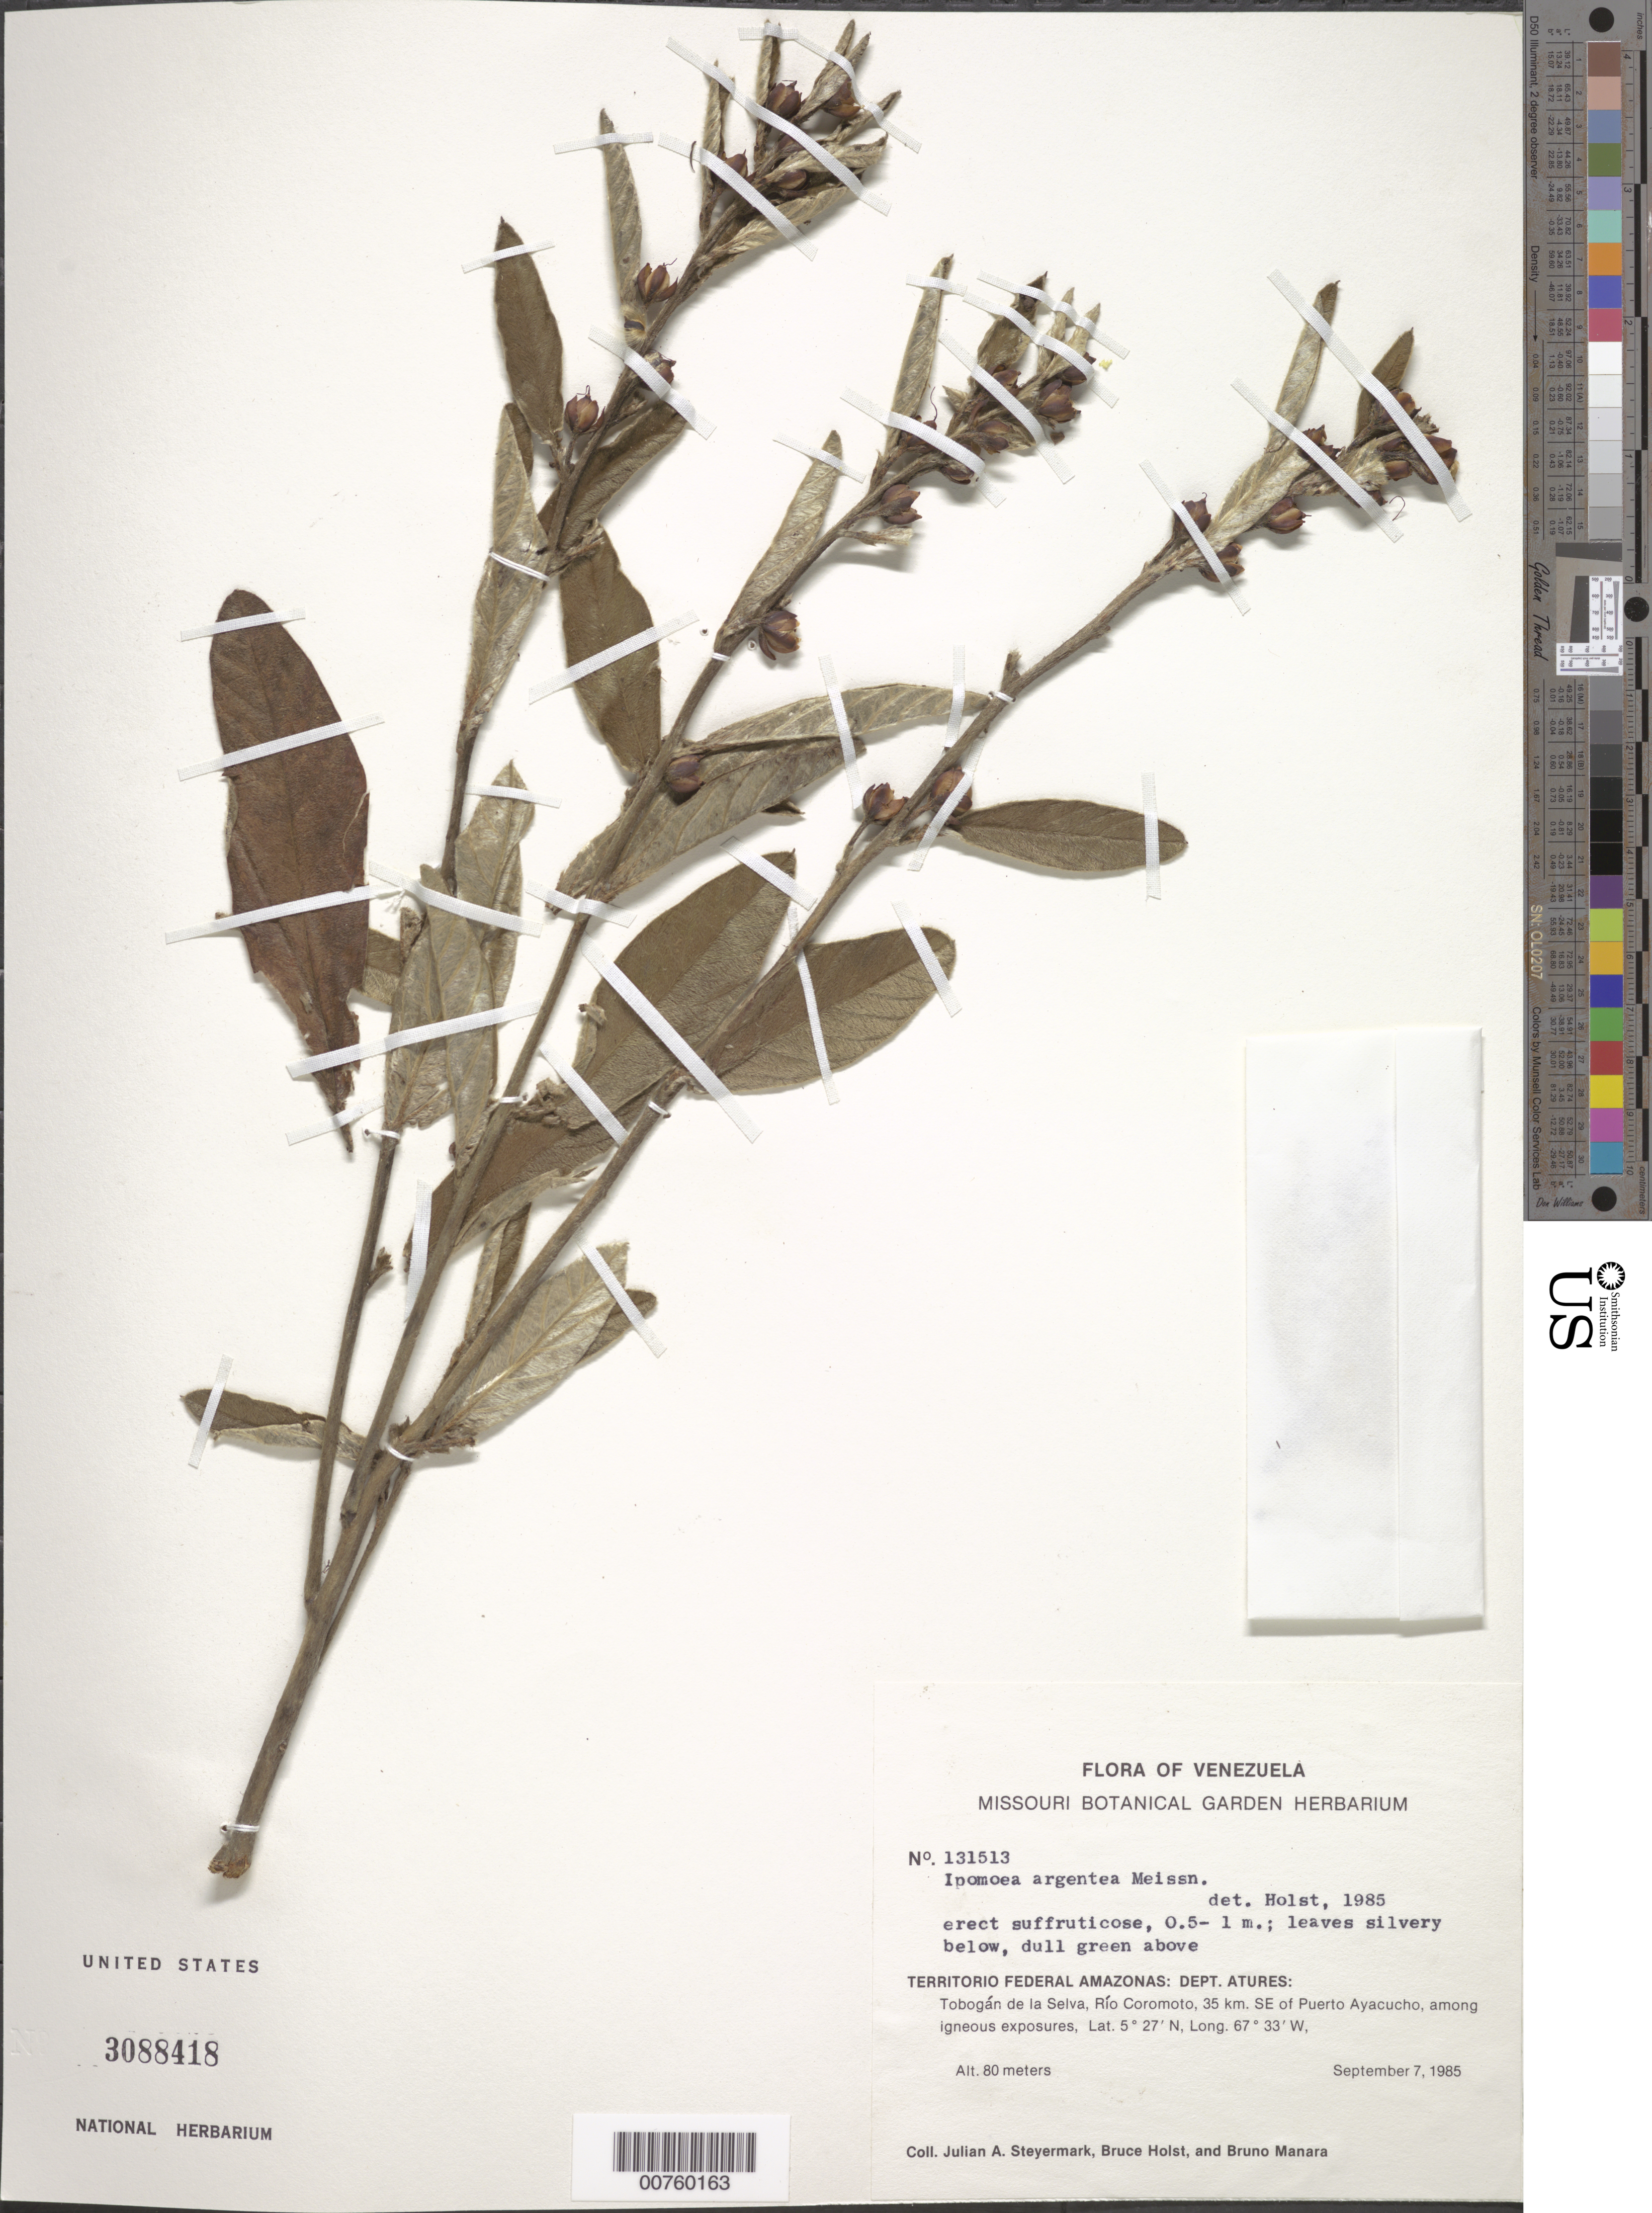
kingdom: Plantae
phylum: Tracheophyta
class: Magnoliopsida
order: Solanales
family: Convolvulaceae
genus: Ipomoea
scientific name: Ipomoea argentea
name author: Meisn.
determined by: Holst, Bruce K.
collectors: J. Steyermark, B. Holst & B. Manara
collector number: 131513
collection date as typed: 7-Sep-85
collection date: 1985-09-07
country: Venezuela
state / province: Amazonas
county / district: Atures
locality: Tobogan de la Selva, Río Coromoto, 35 km SE Puerto Ayacucho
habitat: Among igneous exposures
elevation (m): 80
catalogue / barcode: US 3088418